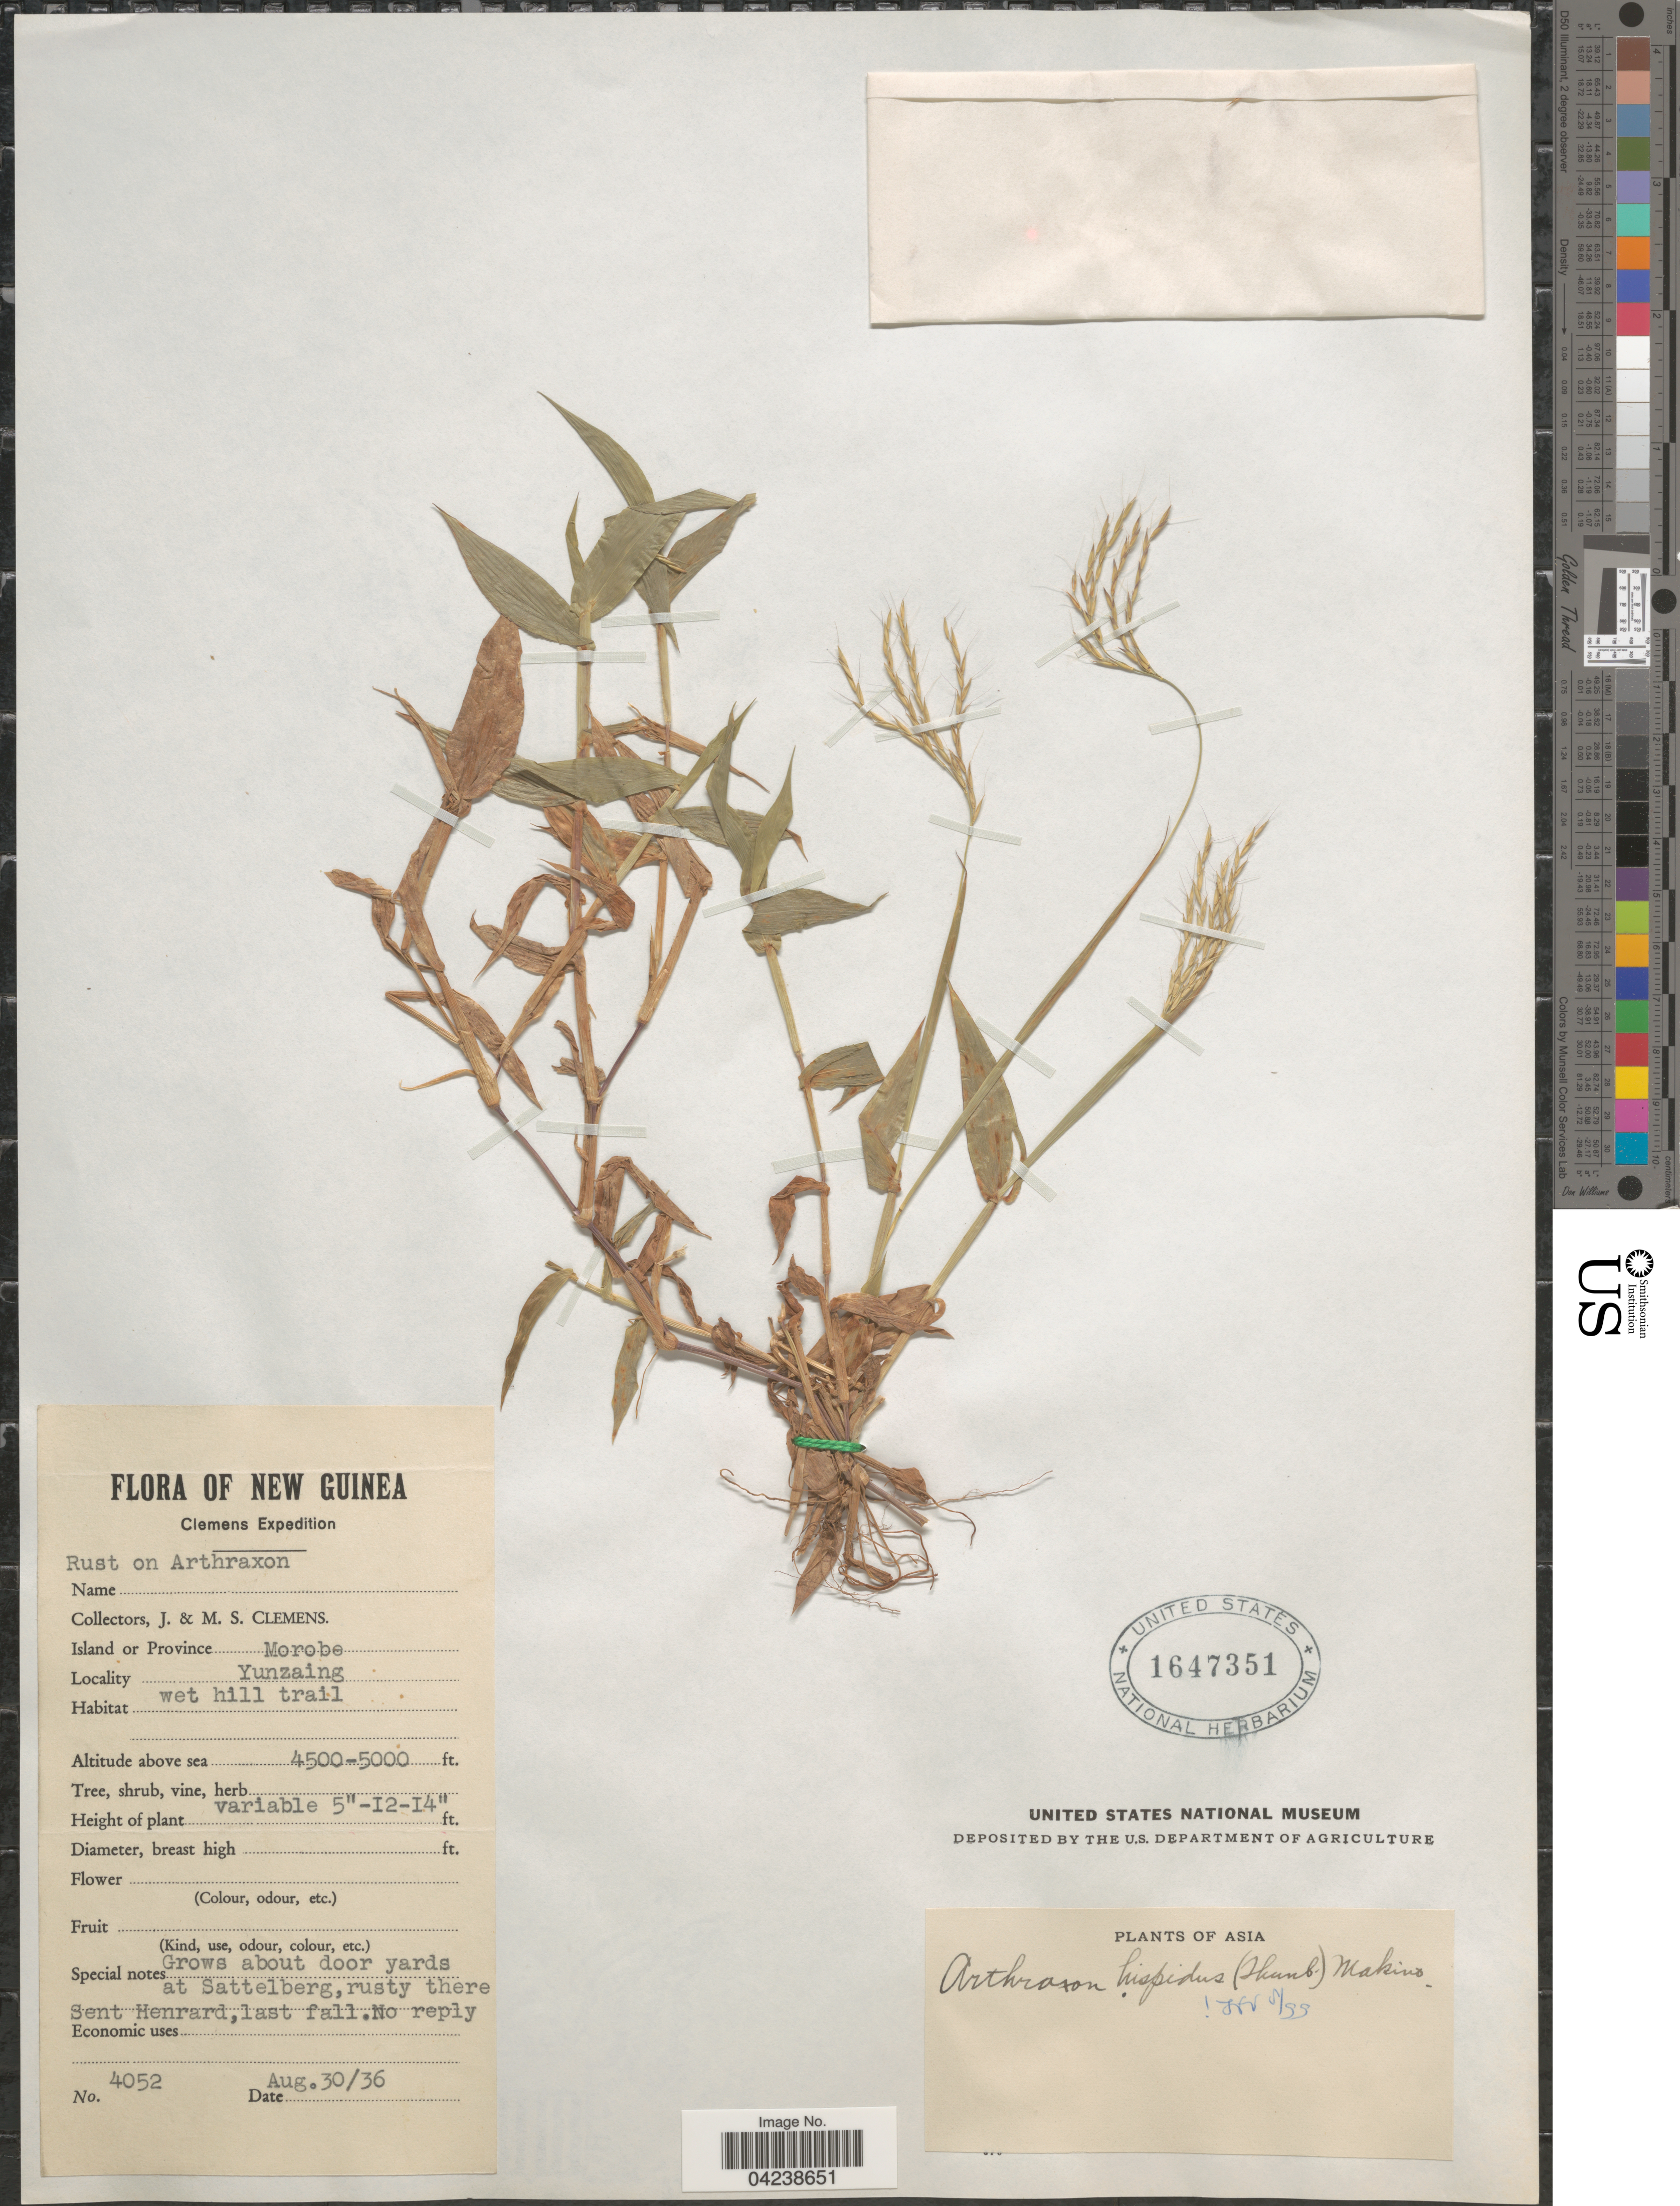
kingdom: Plantae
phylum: Tracheophyta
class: Liliopsida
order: Poales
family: Poaceae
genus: Arthraxon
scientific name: Arthraxon hispidus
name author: (Thunb.) Makino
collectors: J. Clemens & M. S. Clemens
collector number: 4052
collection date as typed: Transcribed d/m/y: 30/8/36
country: Papua New Guinea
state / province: Morobe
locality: New Guinea. Clemens Expedition. Island or Province Morobe. Yunzaing.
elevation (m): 1372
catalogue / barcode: US 1647351